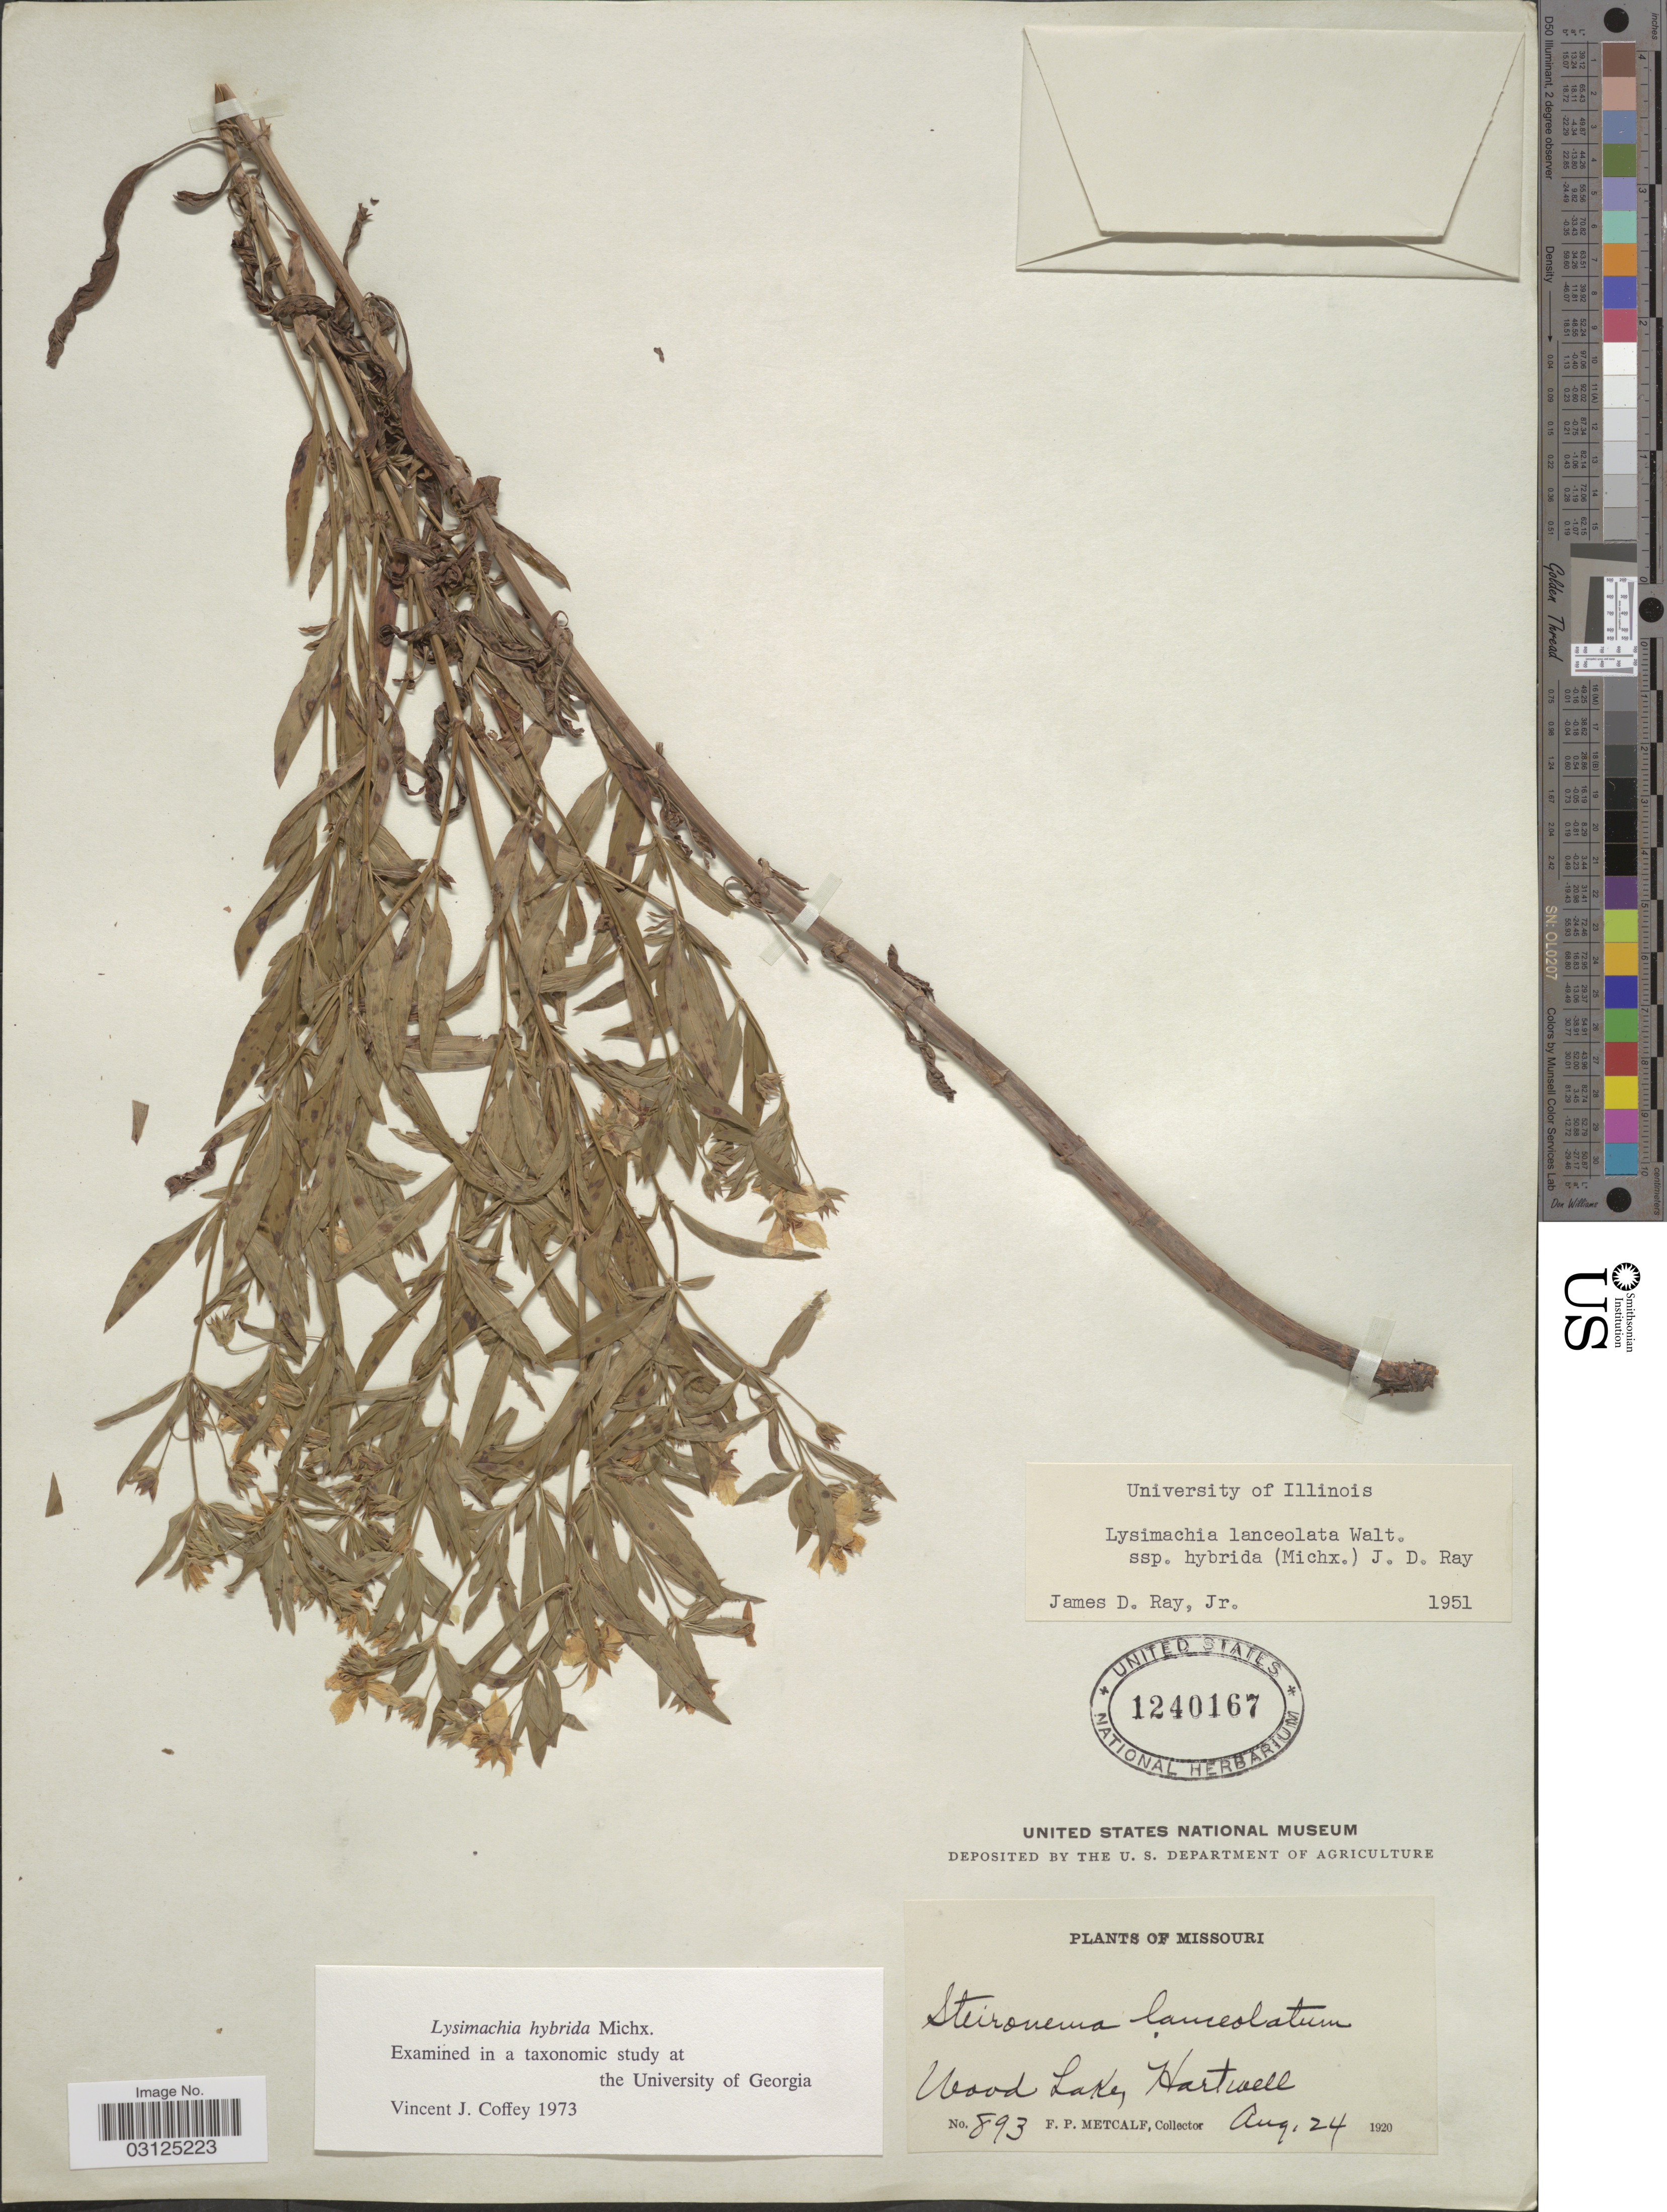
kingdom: Plantae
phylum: Tracheophyta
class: Magnoliopsida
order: Ericales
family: Primulaceae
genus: Lysimachia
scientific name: Lysimachia hybrida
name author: Michx.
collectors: F. Metcalf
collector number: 893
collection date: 1920-08-24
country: United States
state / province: Missouri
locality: Wood Lakes, Hartwell.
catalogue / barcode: US 1240167